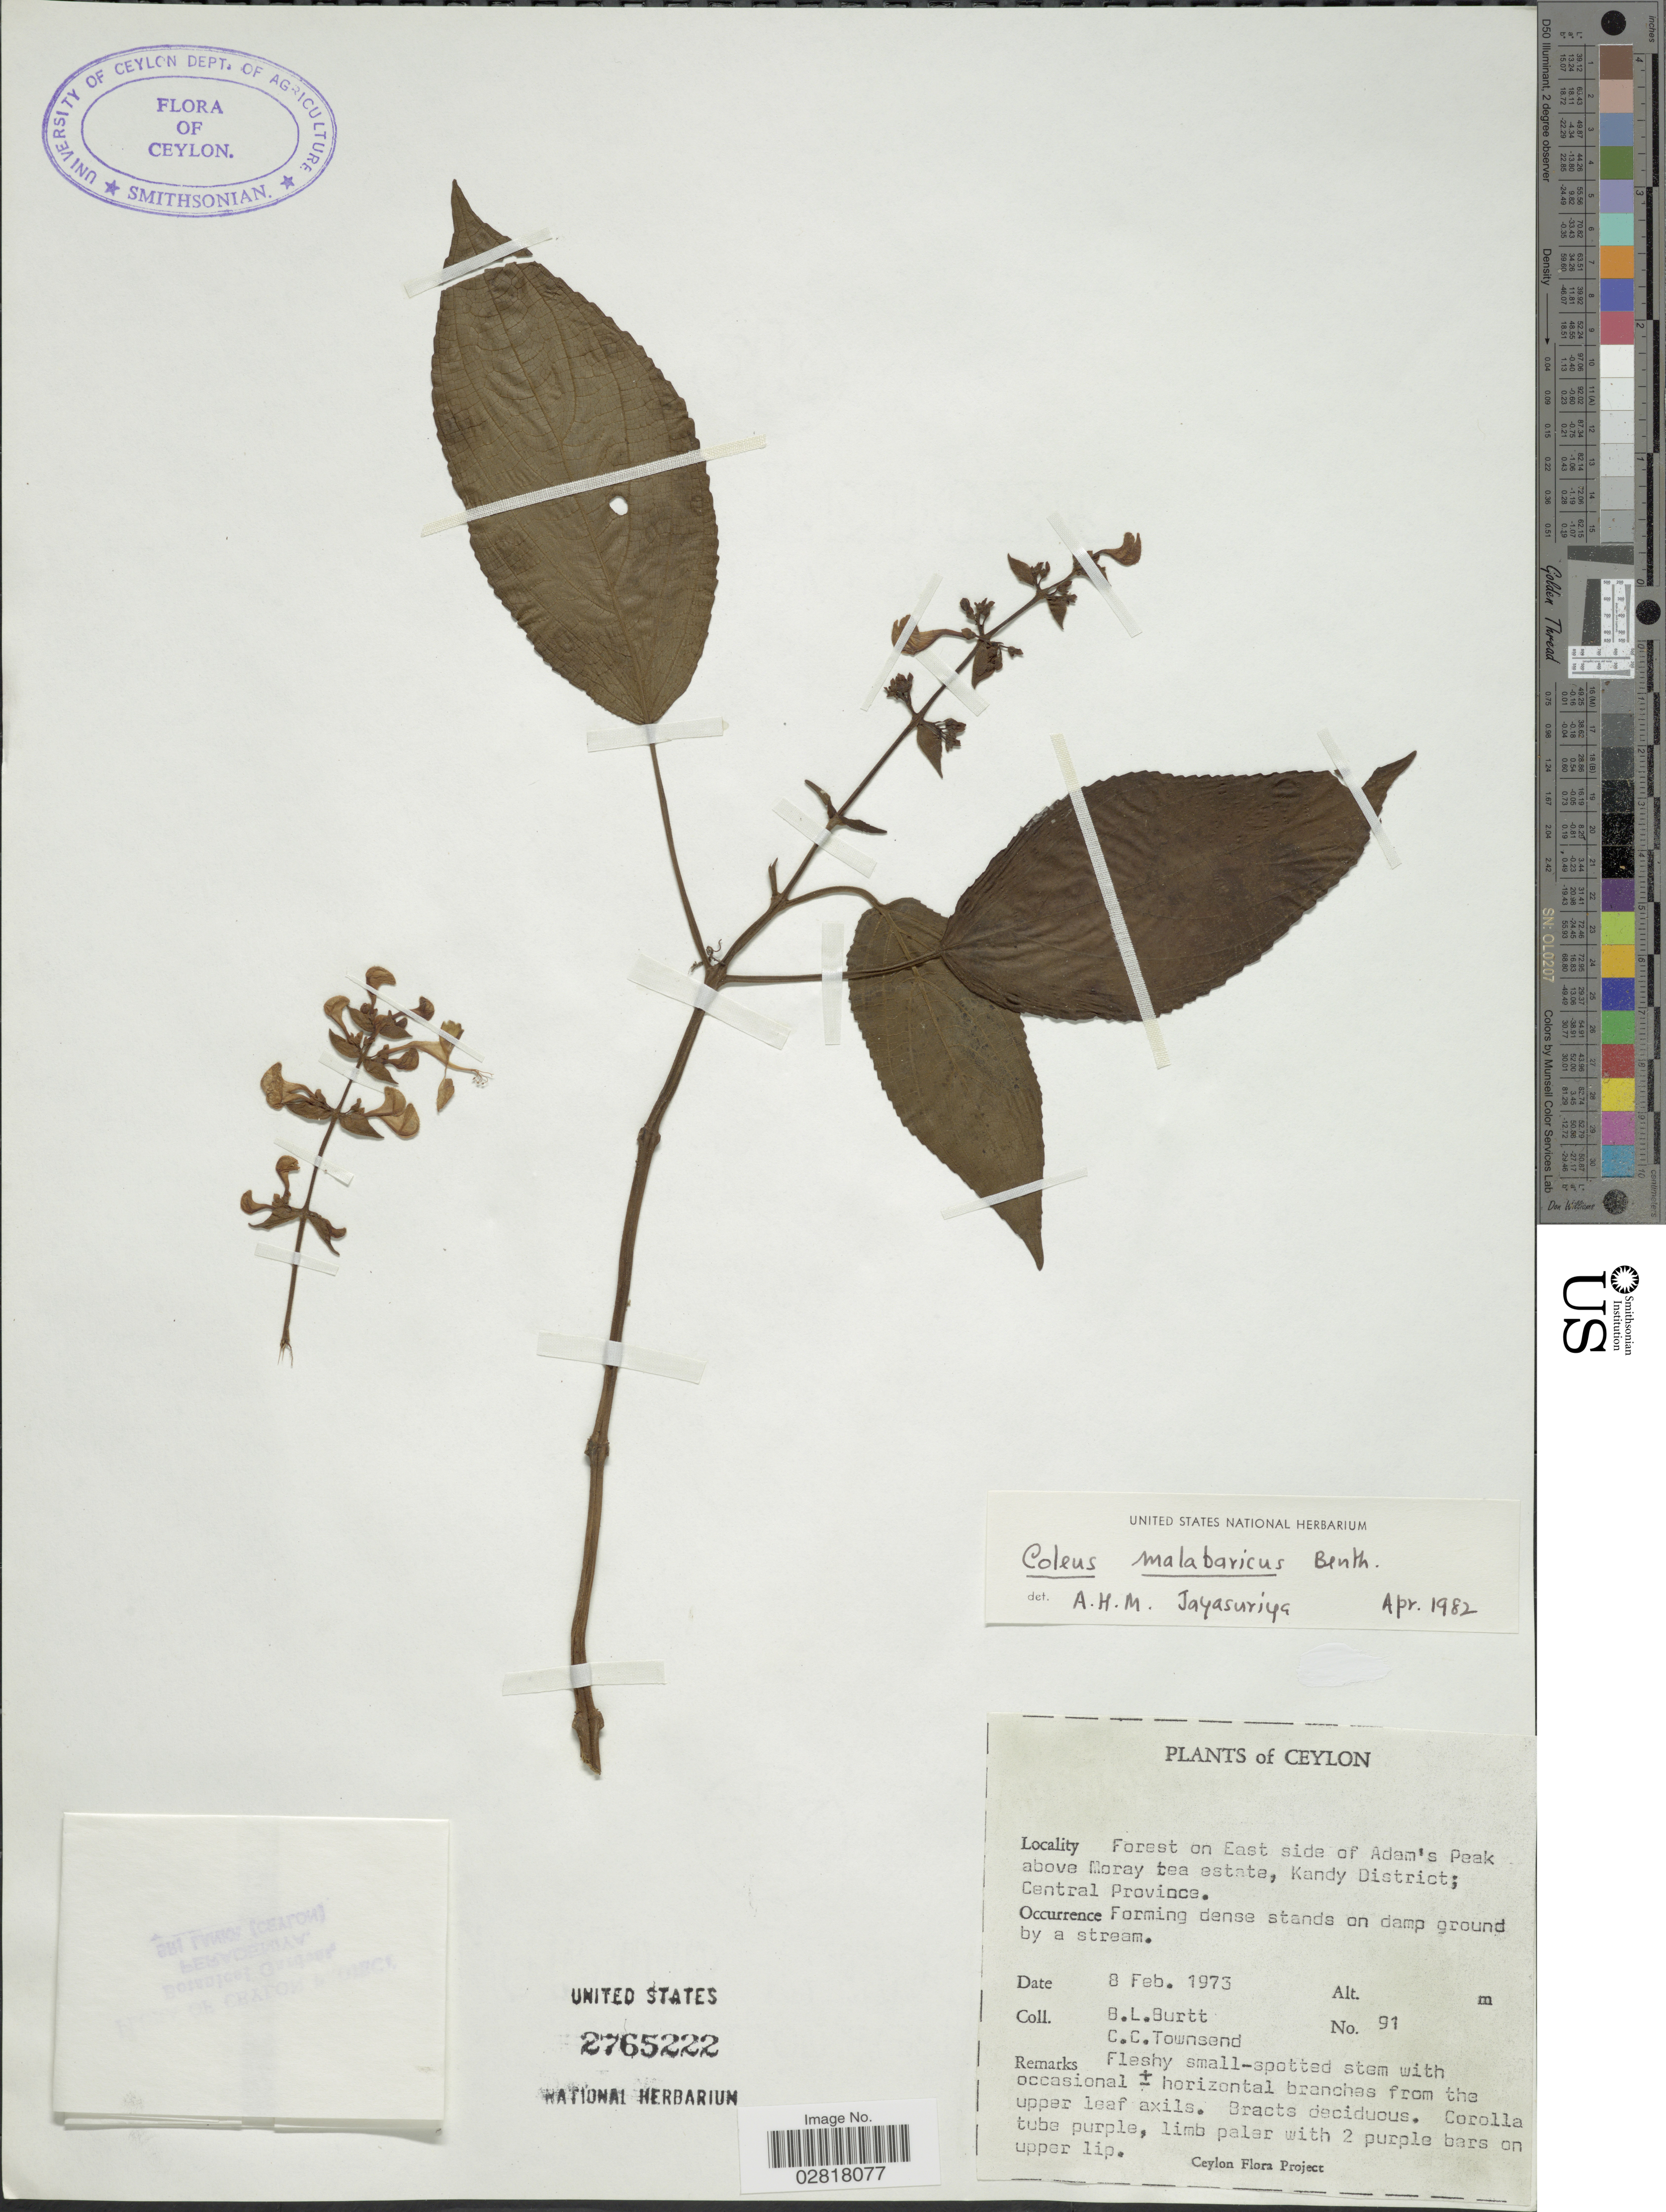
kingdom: Plantae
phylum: Tracheophyta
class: Magnoliopsida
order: Lamiales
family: Lamiaceae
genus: Plectranthus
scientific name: Plectranthus malabaricus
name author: (Benth.) R.H. Willemse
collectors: B. L. Burtt & C. C. Townsend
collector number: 91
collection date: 1973-02-08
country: Sri Lanka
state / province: Central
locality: Ceylon, Forest on East side of Adam's Peak above Moray tea estate, Kandy District.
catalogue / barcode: US 2765222